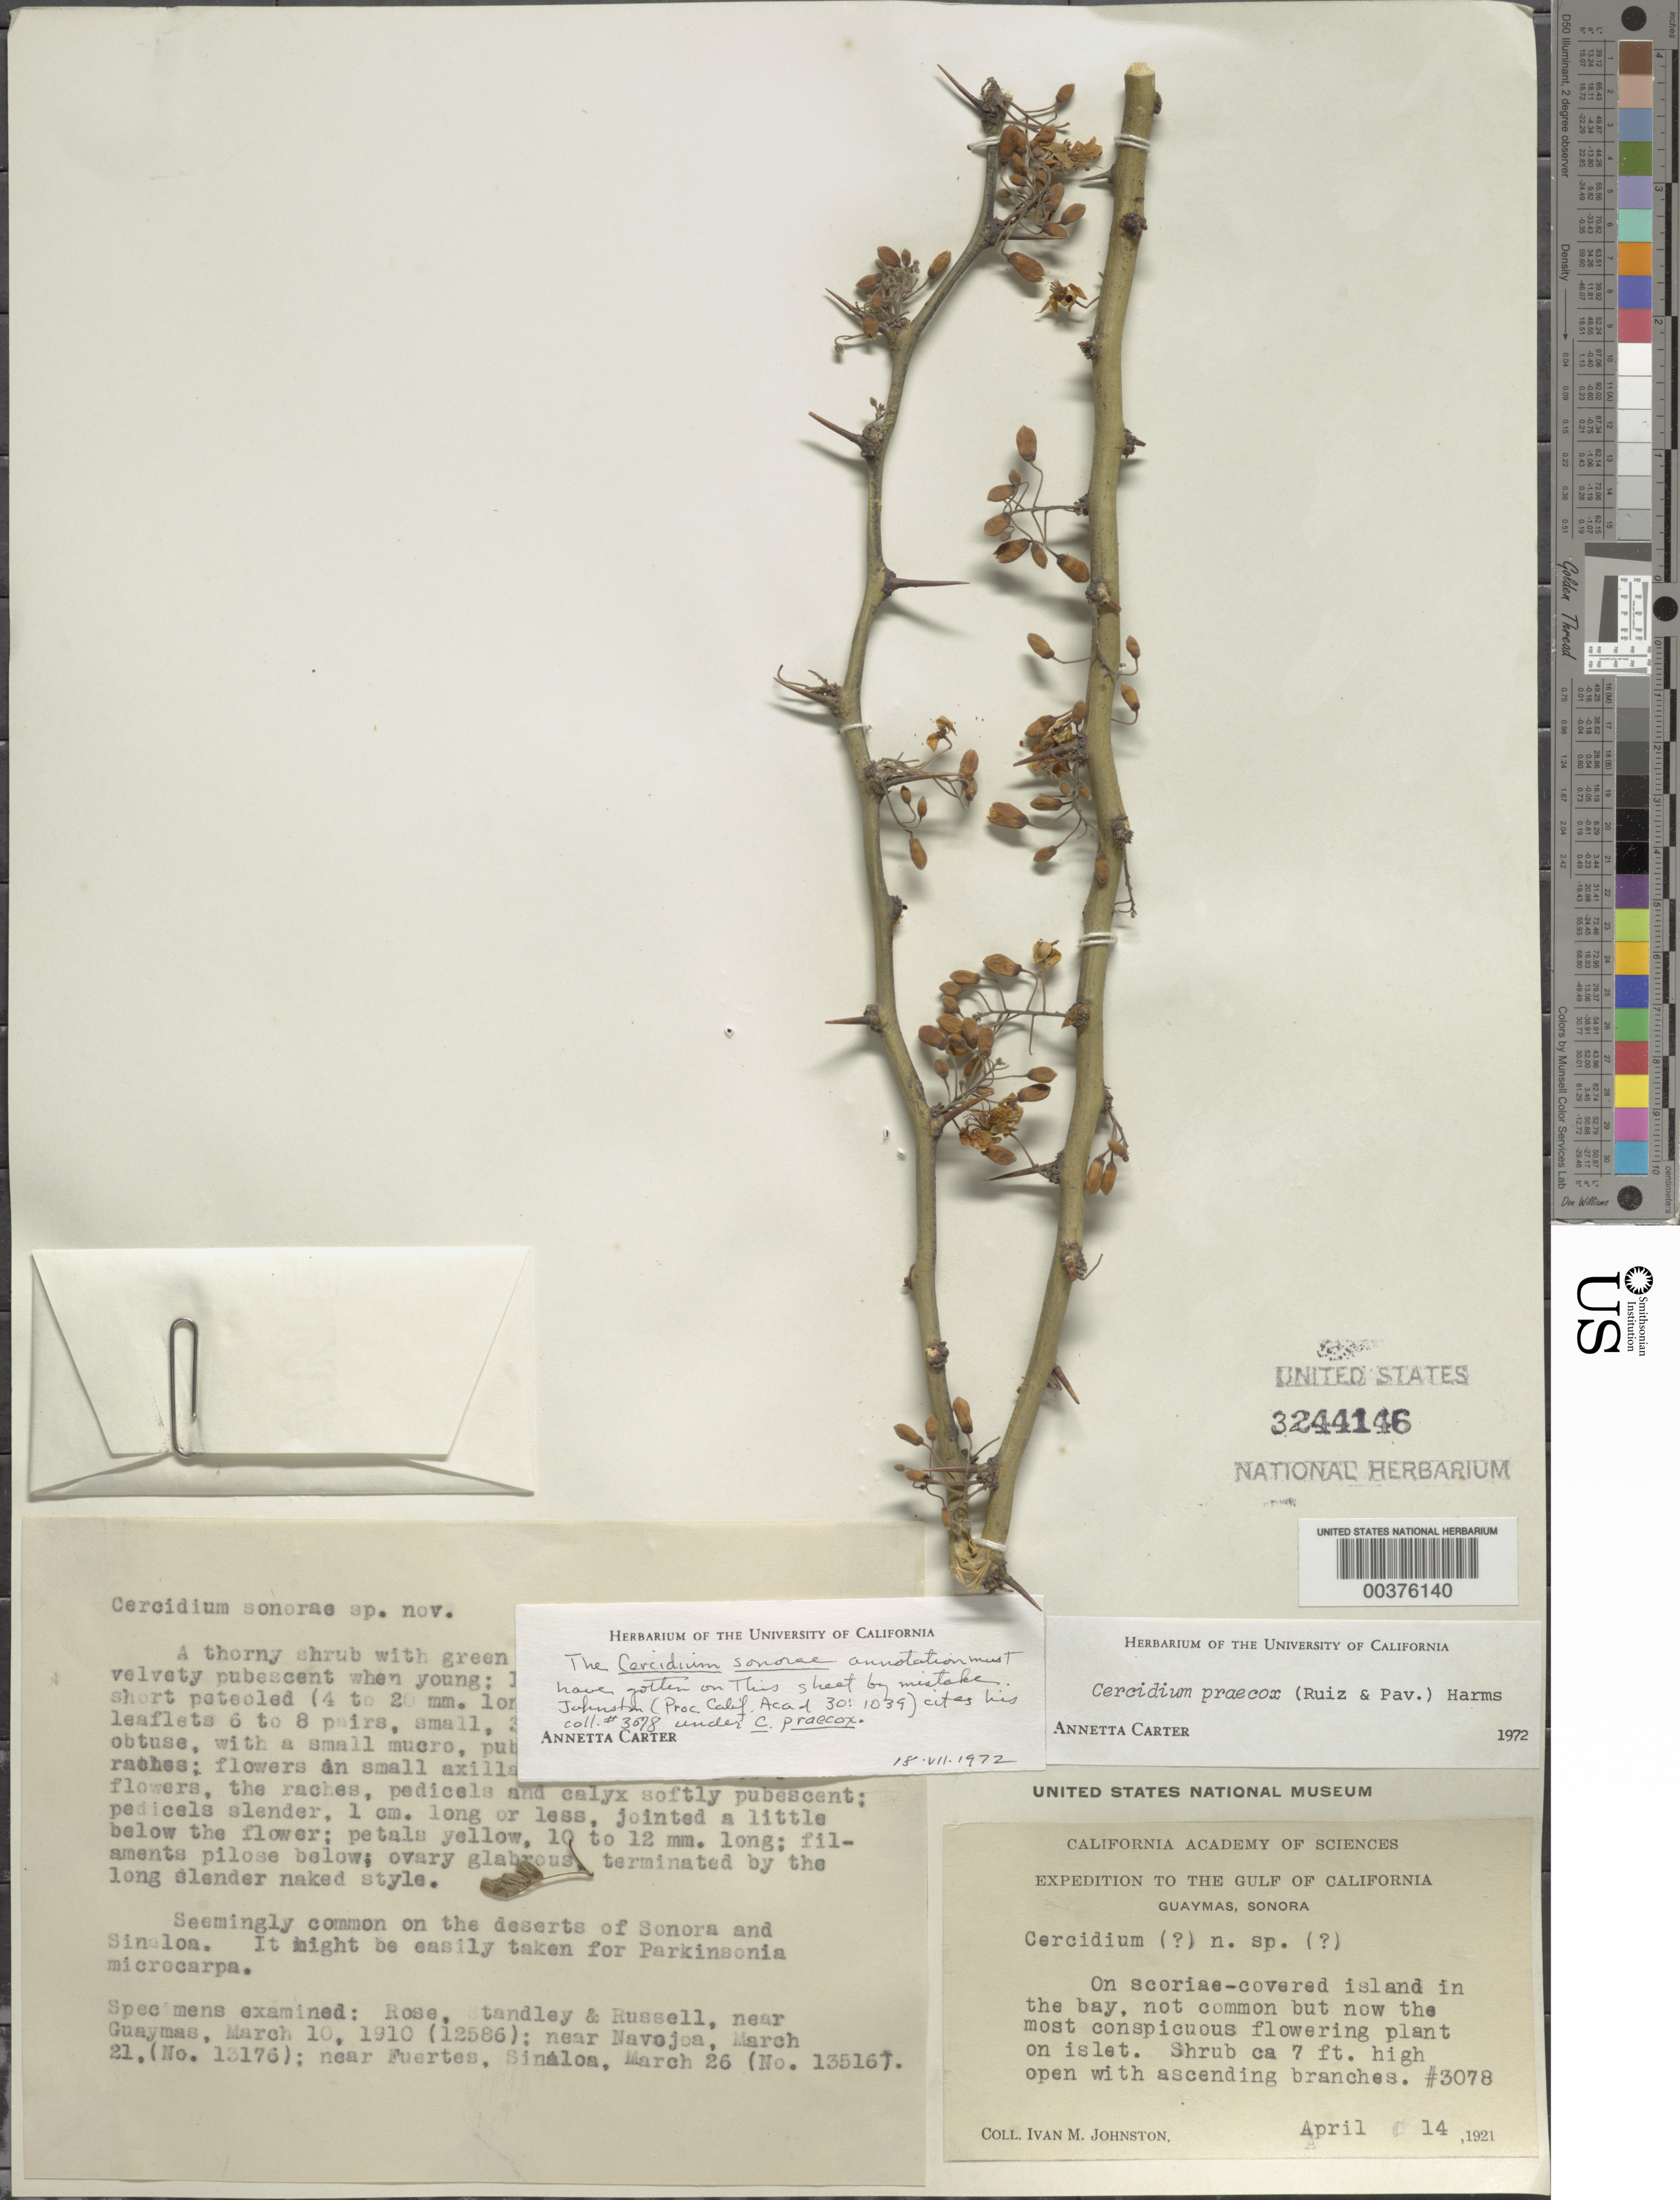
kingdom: Plantae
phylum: Tracheophyta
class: Magnoliopsida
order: Fabales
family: Fabaceae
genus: Parkinsonia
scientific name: Parkinsonia praecox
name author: (Ruiz & Pav.) J.E. Hawkins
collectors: I.M. Johnston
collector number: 3078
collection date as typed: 14 Apr 1921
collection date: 1921-04-14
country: Mexico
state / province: Sonora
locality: Guaymas; on island in bay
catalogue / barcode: US 3244146